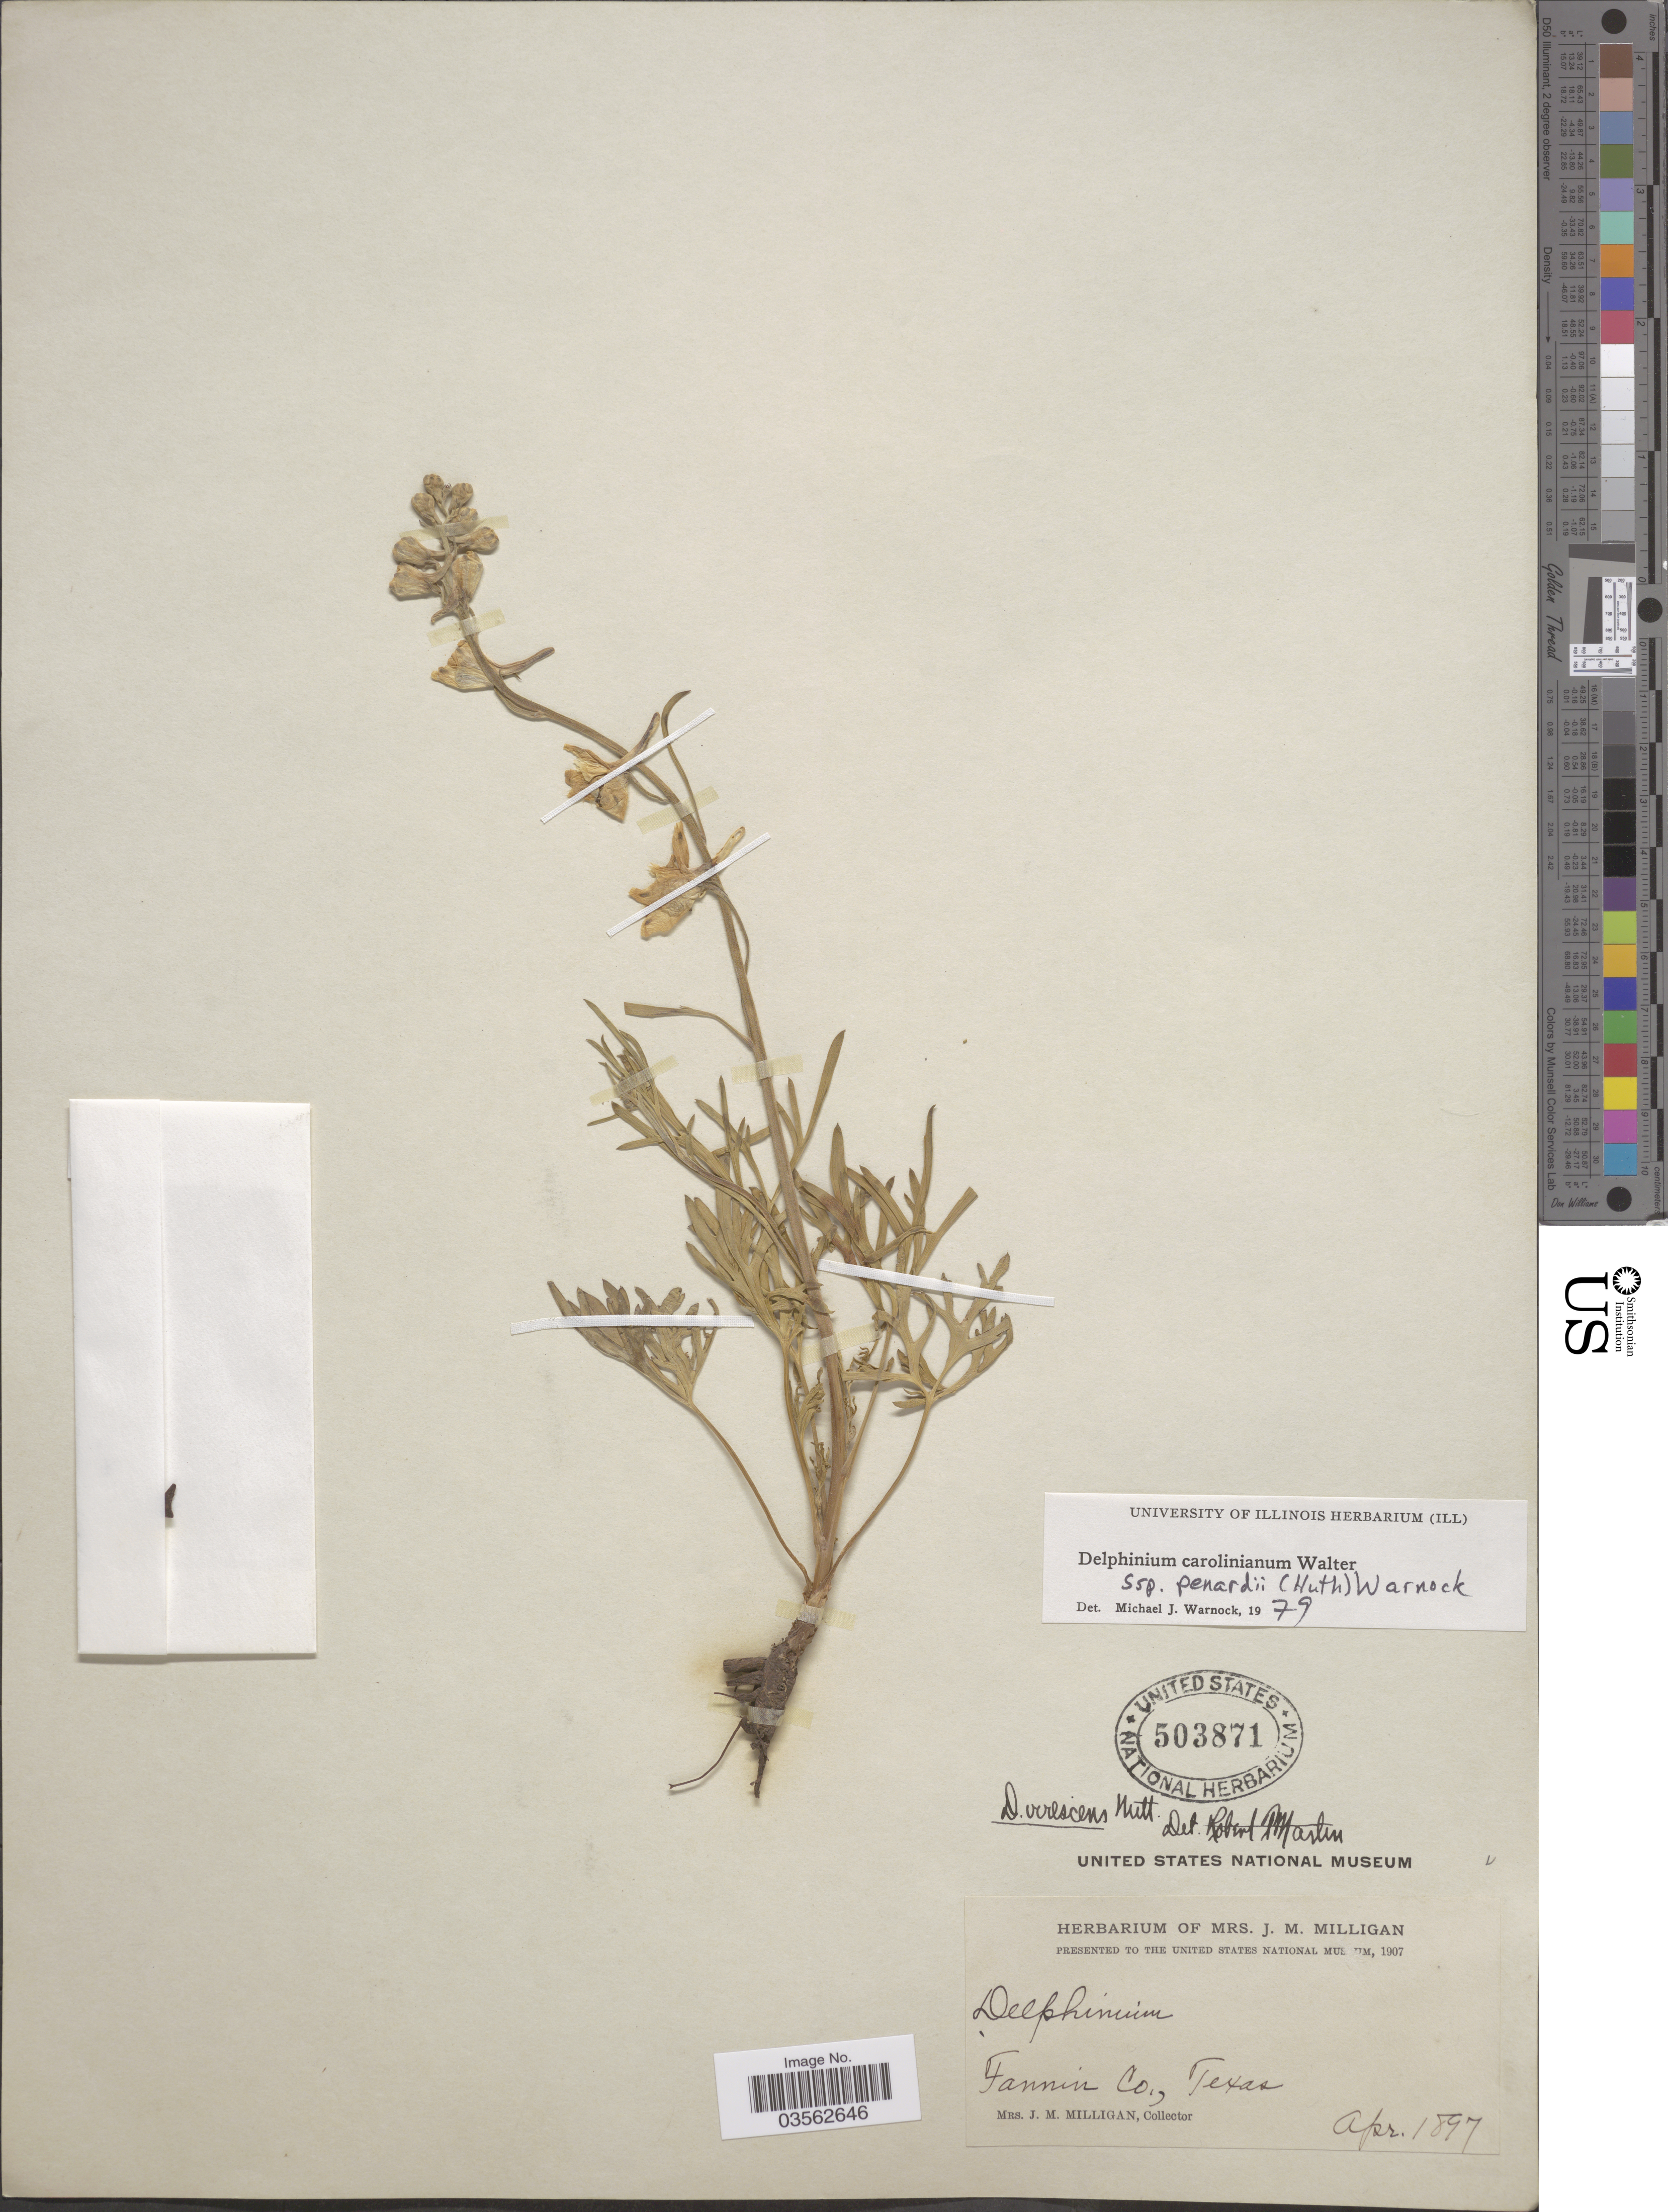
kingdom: Plantae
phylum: Tracheophyta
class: Magnoliopsida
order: Ranunculales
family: Ranunculaceae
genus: Delphinium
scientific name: Delphinium carolinianum subsp. penardii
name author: (Huth) M.J. Warnock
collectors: J. Milligan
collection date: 1897-04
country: United States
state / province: Texas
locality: Fannin Co.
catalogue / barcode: US 503871